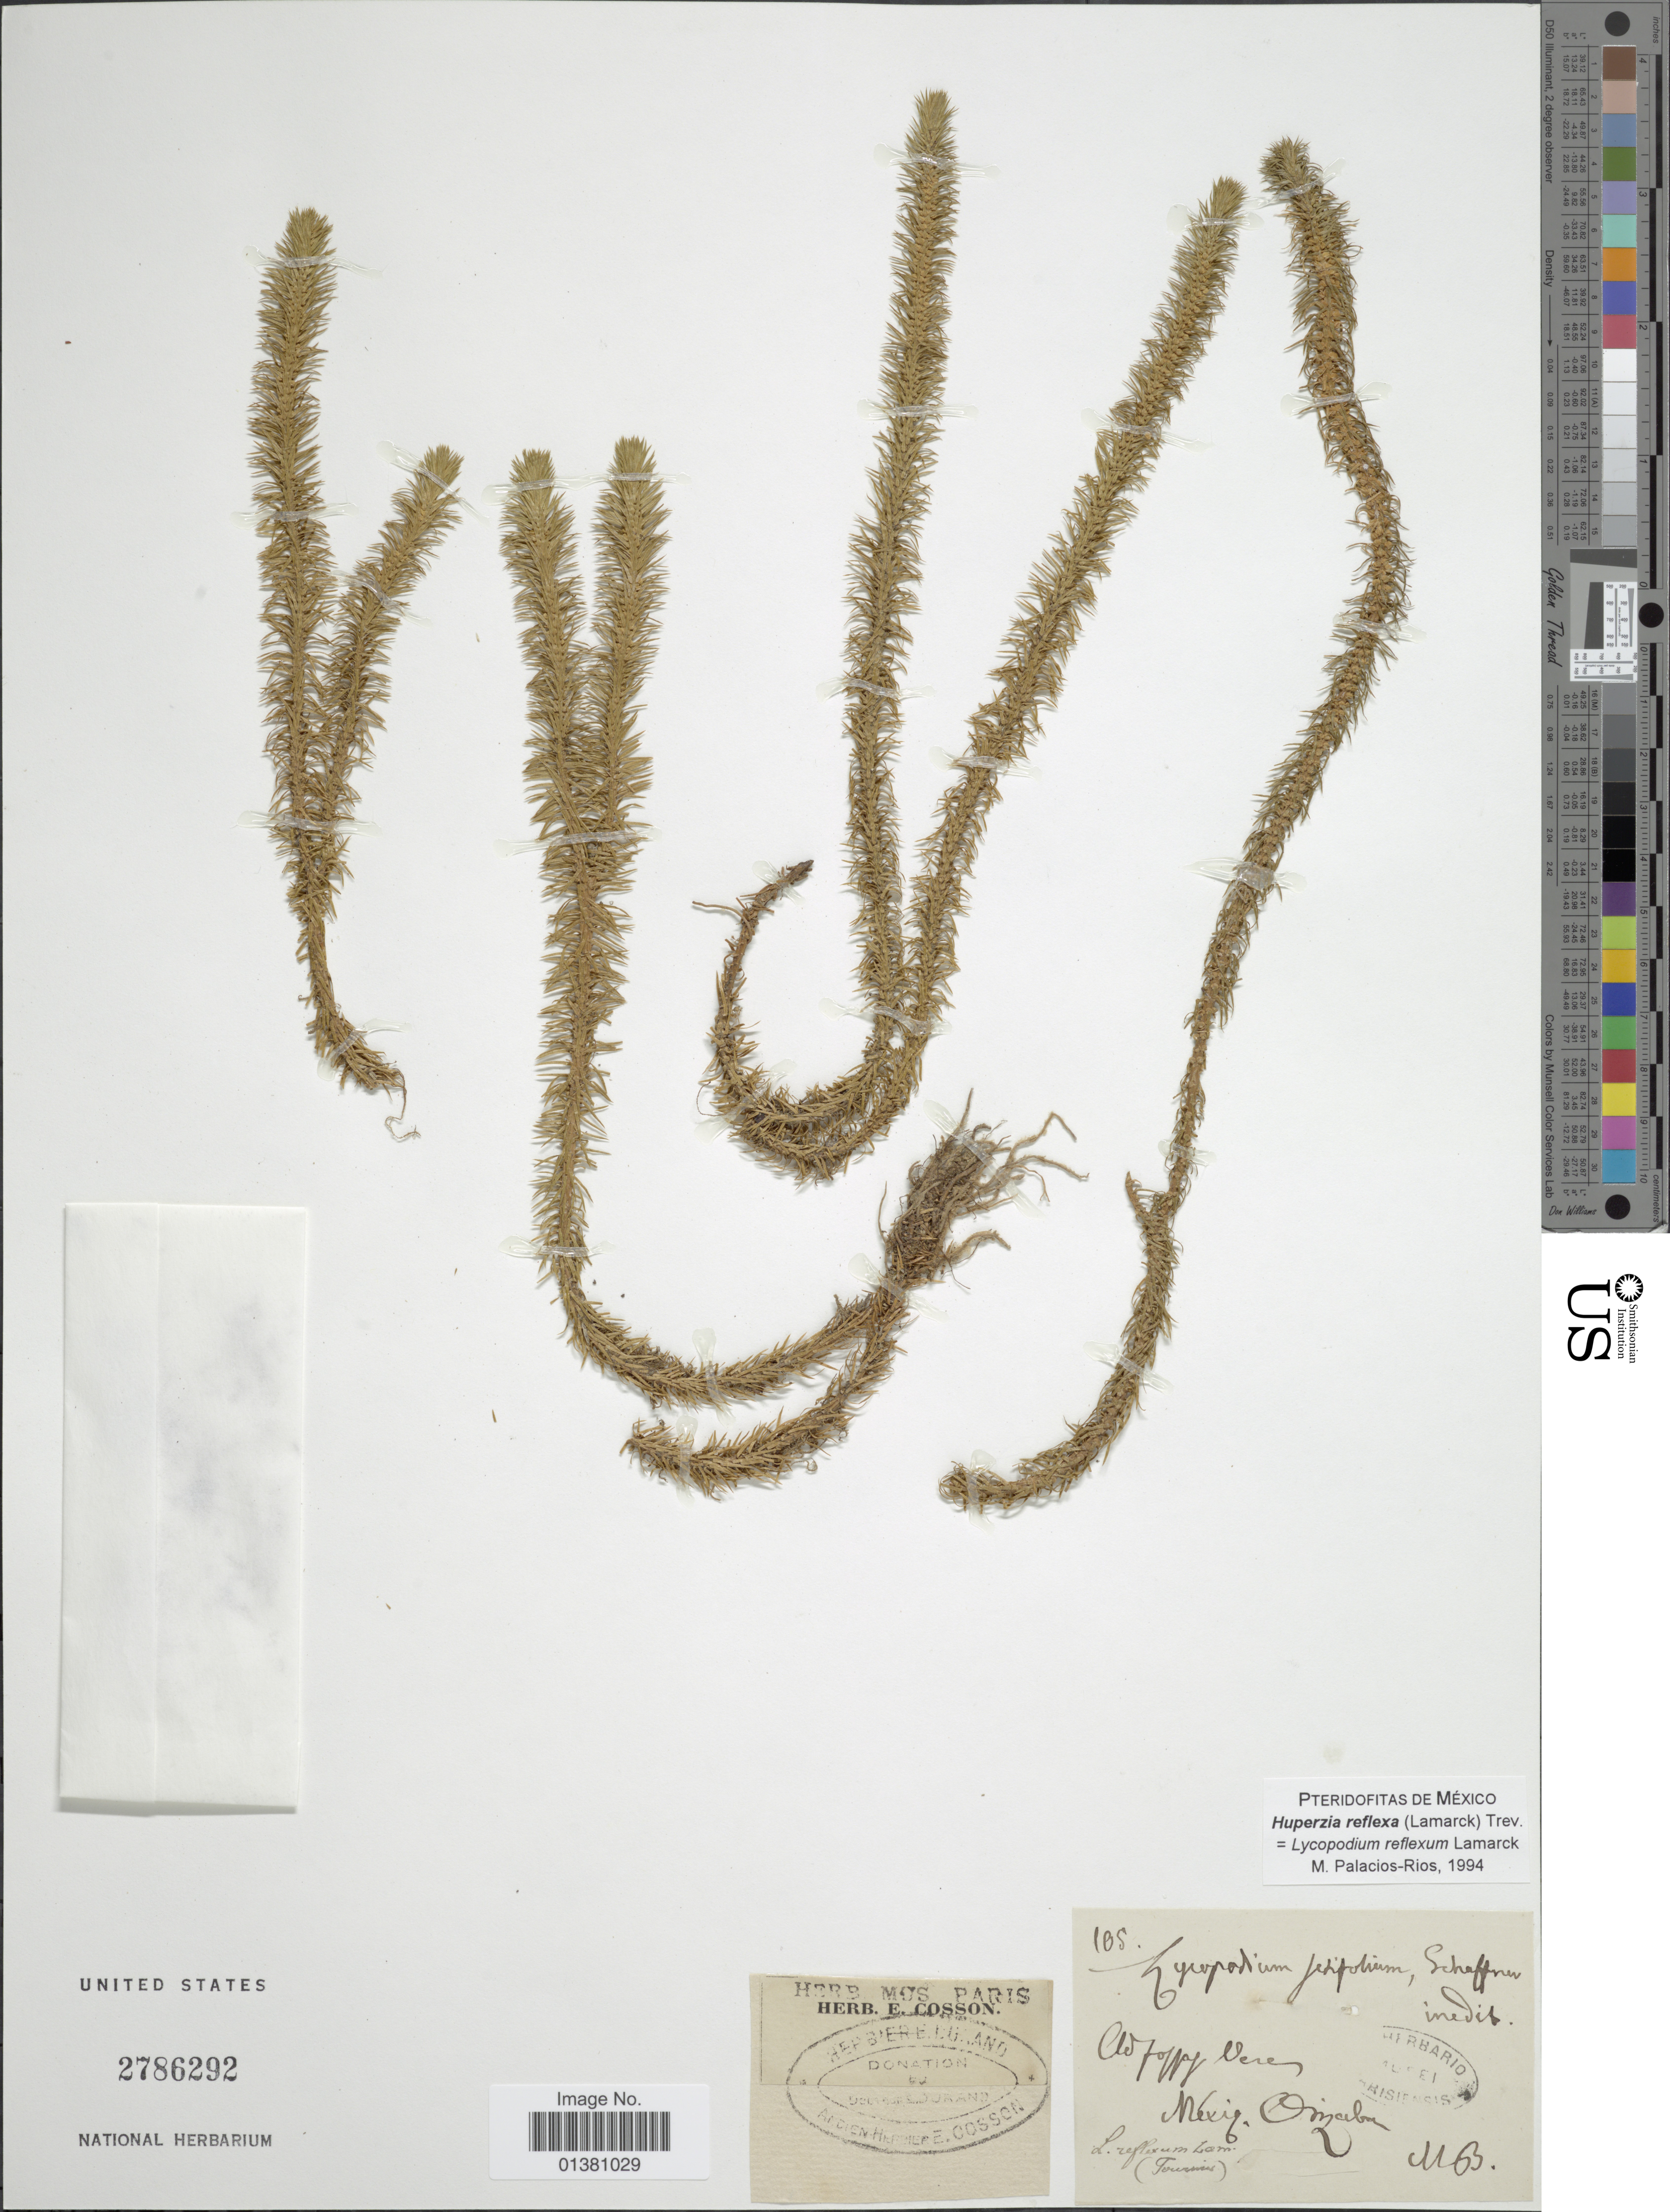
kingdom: Plantae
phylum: Tracheophyta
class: Lycopodiopsida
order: Lycopodiales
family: Lycopodiaceae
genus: Phlegmariurus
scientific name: Phlegmariurus reflexus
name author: (Lam.) B. Øllg.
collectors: M. B.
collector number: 105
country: Mexico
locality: Orizaba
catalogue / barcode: US 2786292